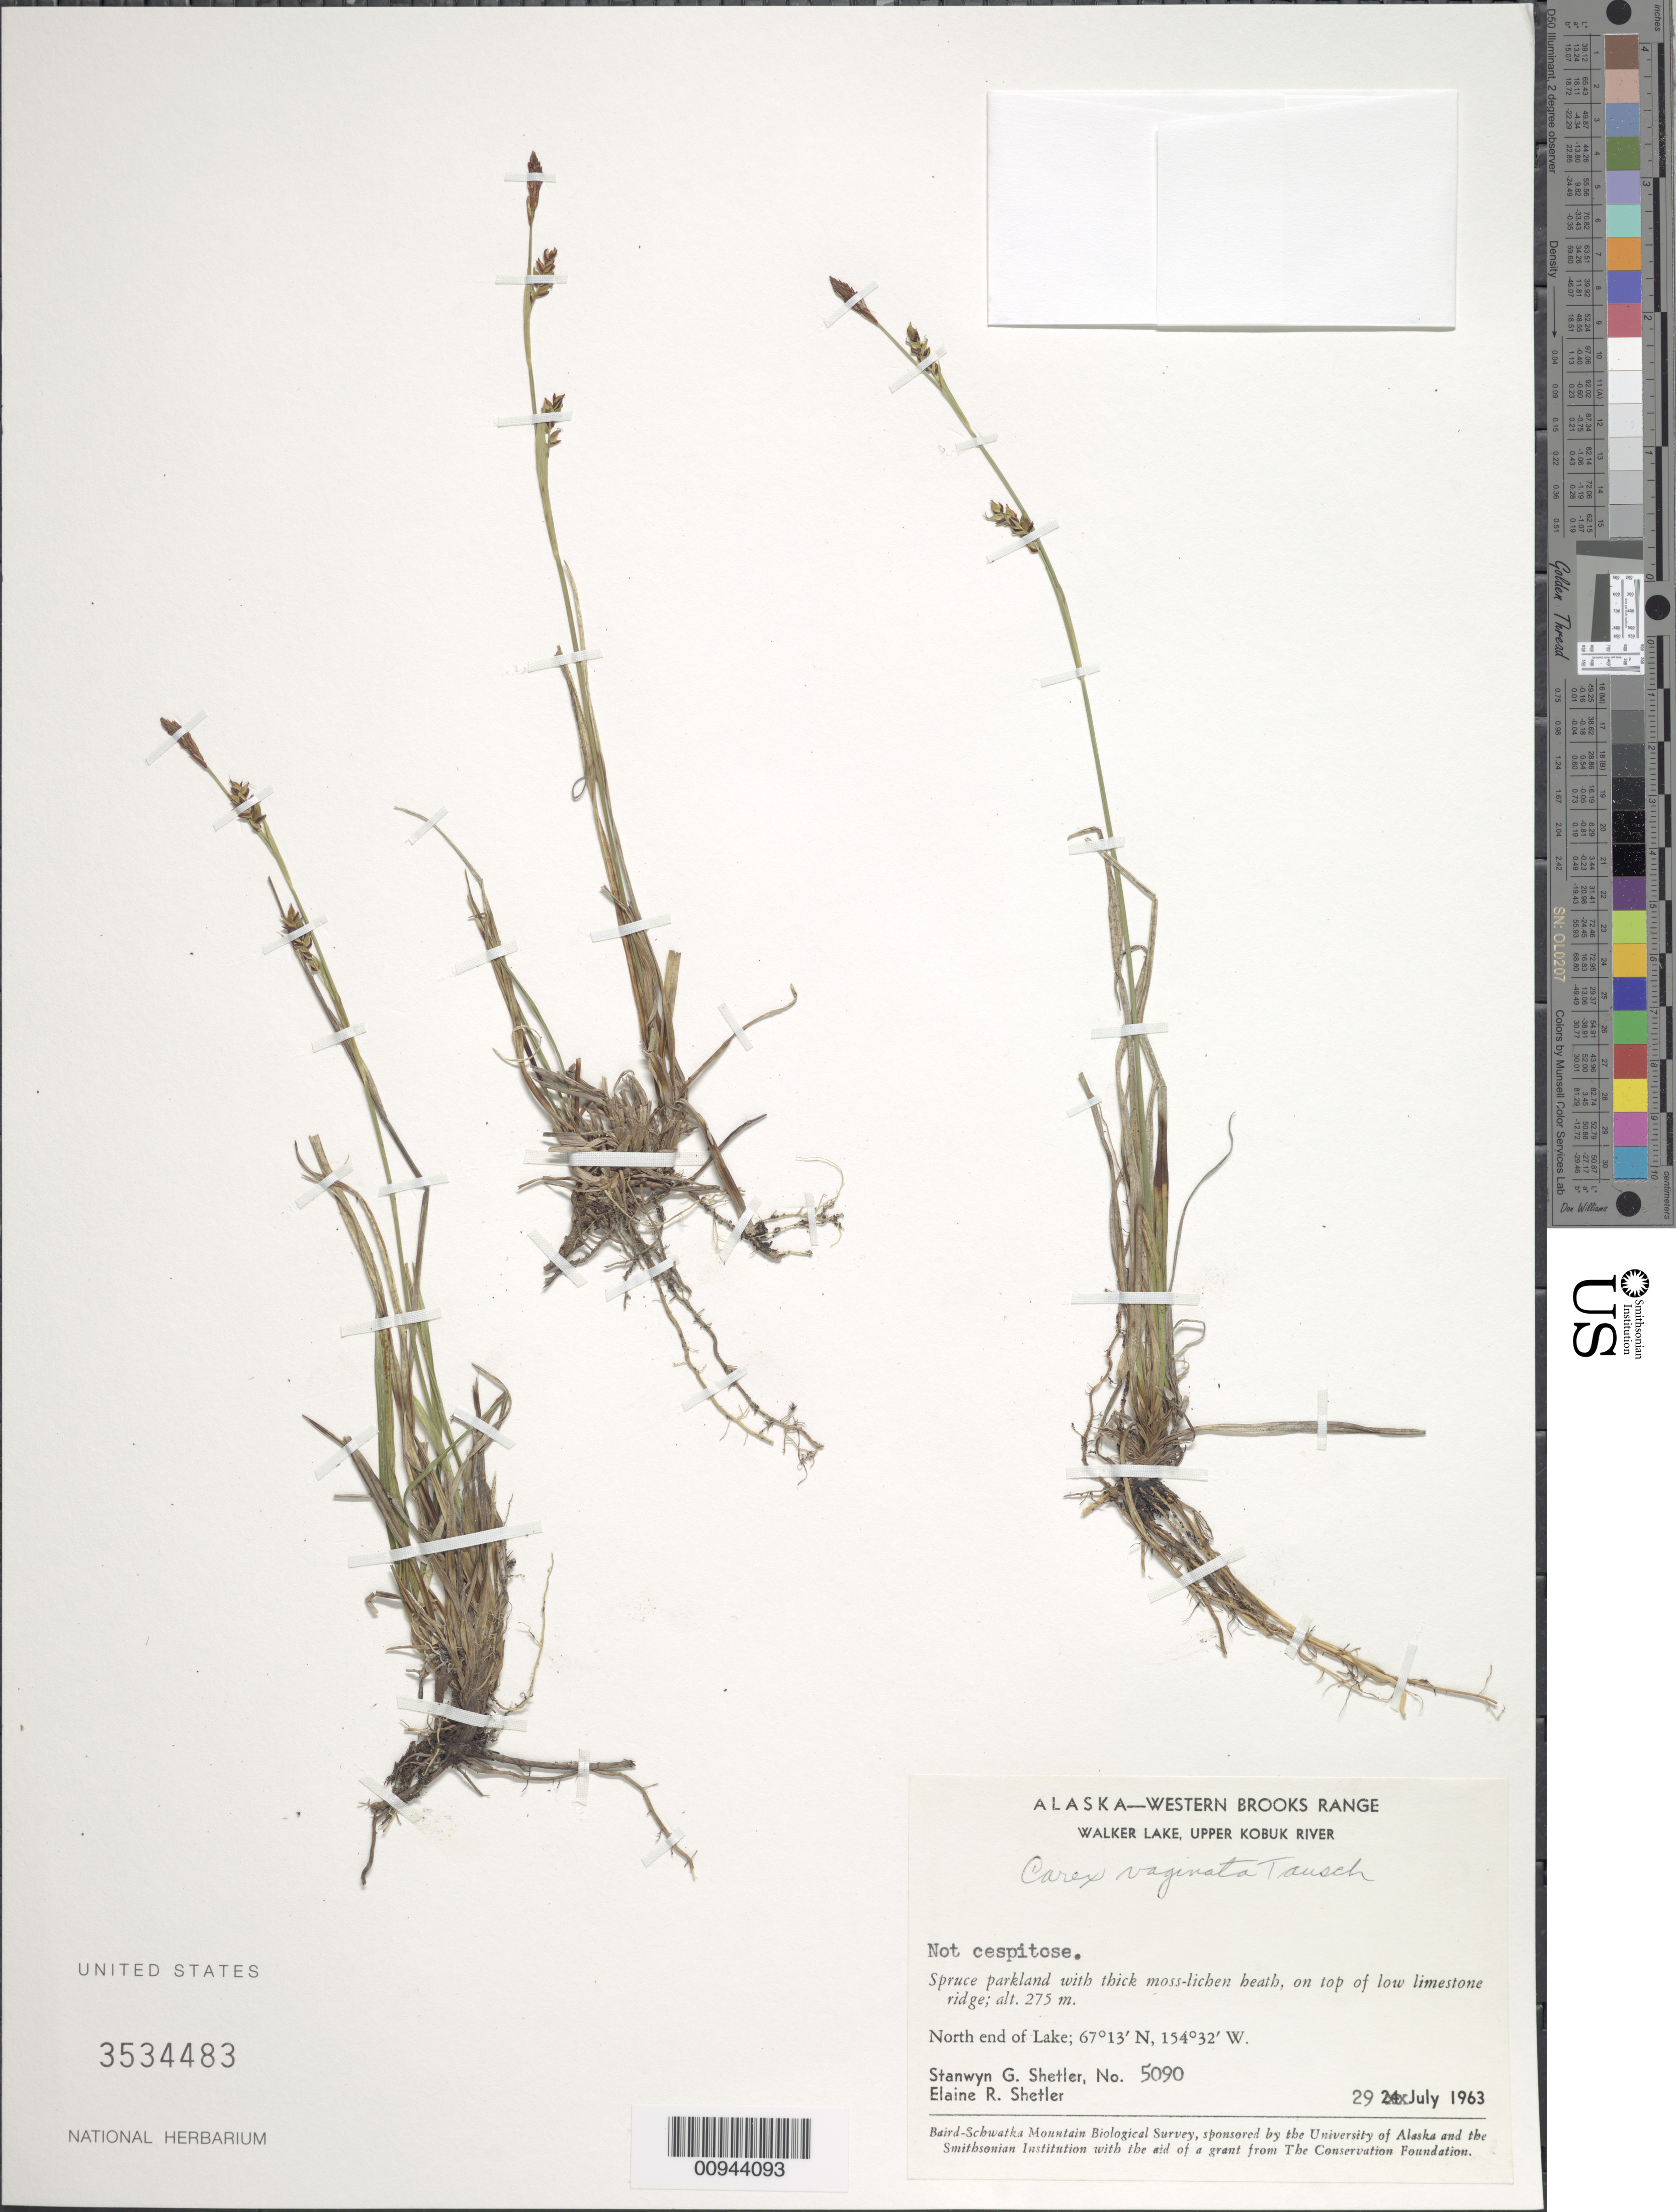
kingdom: Plantae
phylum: Tracheophyta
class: Liliopsida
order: Poales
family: Cyperaceae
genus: Carex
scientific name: Carex vaginata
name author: Tausch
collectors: S. Shetler & E. R. Shetler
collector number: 5090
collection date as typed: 29 Jul 1963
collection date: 1963-07-29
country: United States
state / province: Alaska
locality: North end of Walker Lake. Western Brooks Range, Upper Kobuk River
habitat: Spruce parkland with thick moss-lichen heath, on top of low limestone ridge.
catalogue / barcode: US 3534483